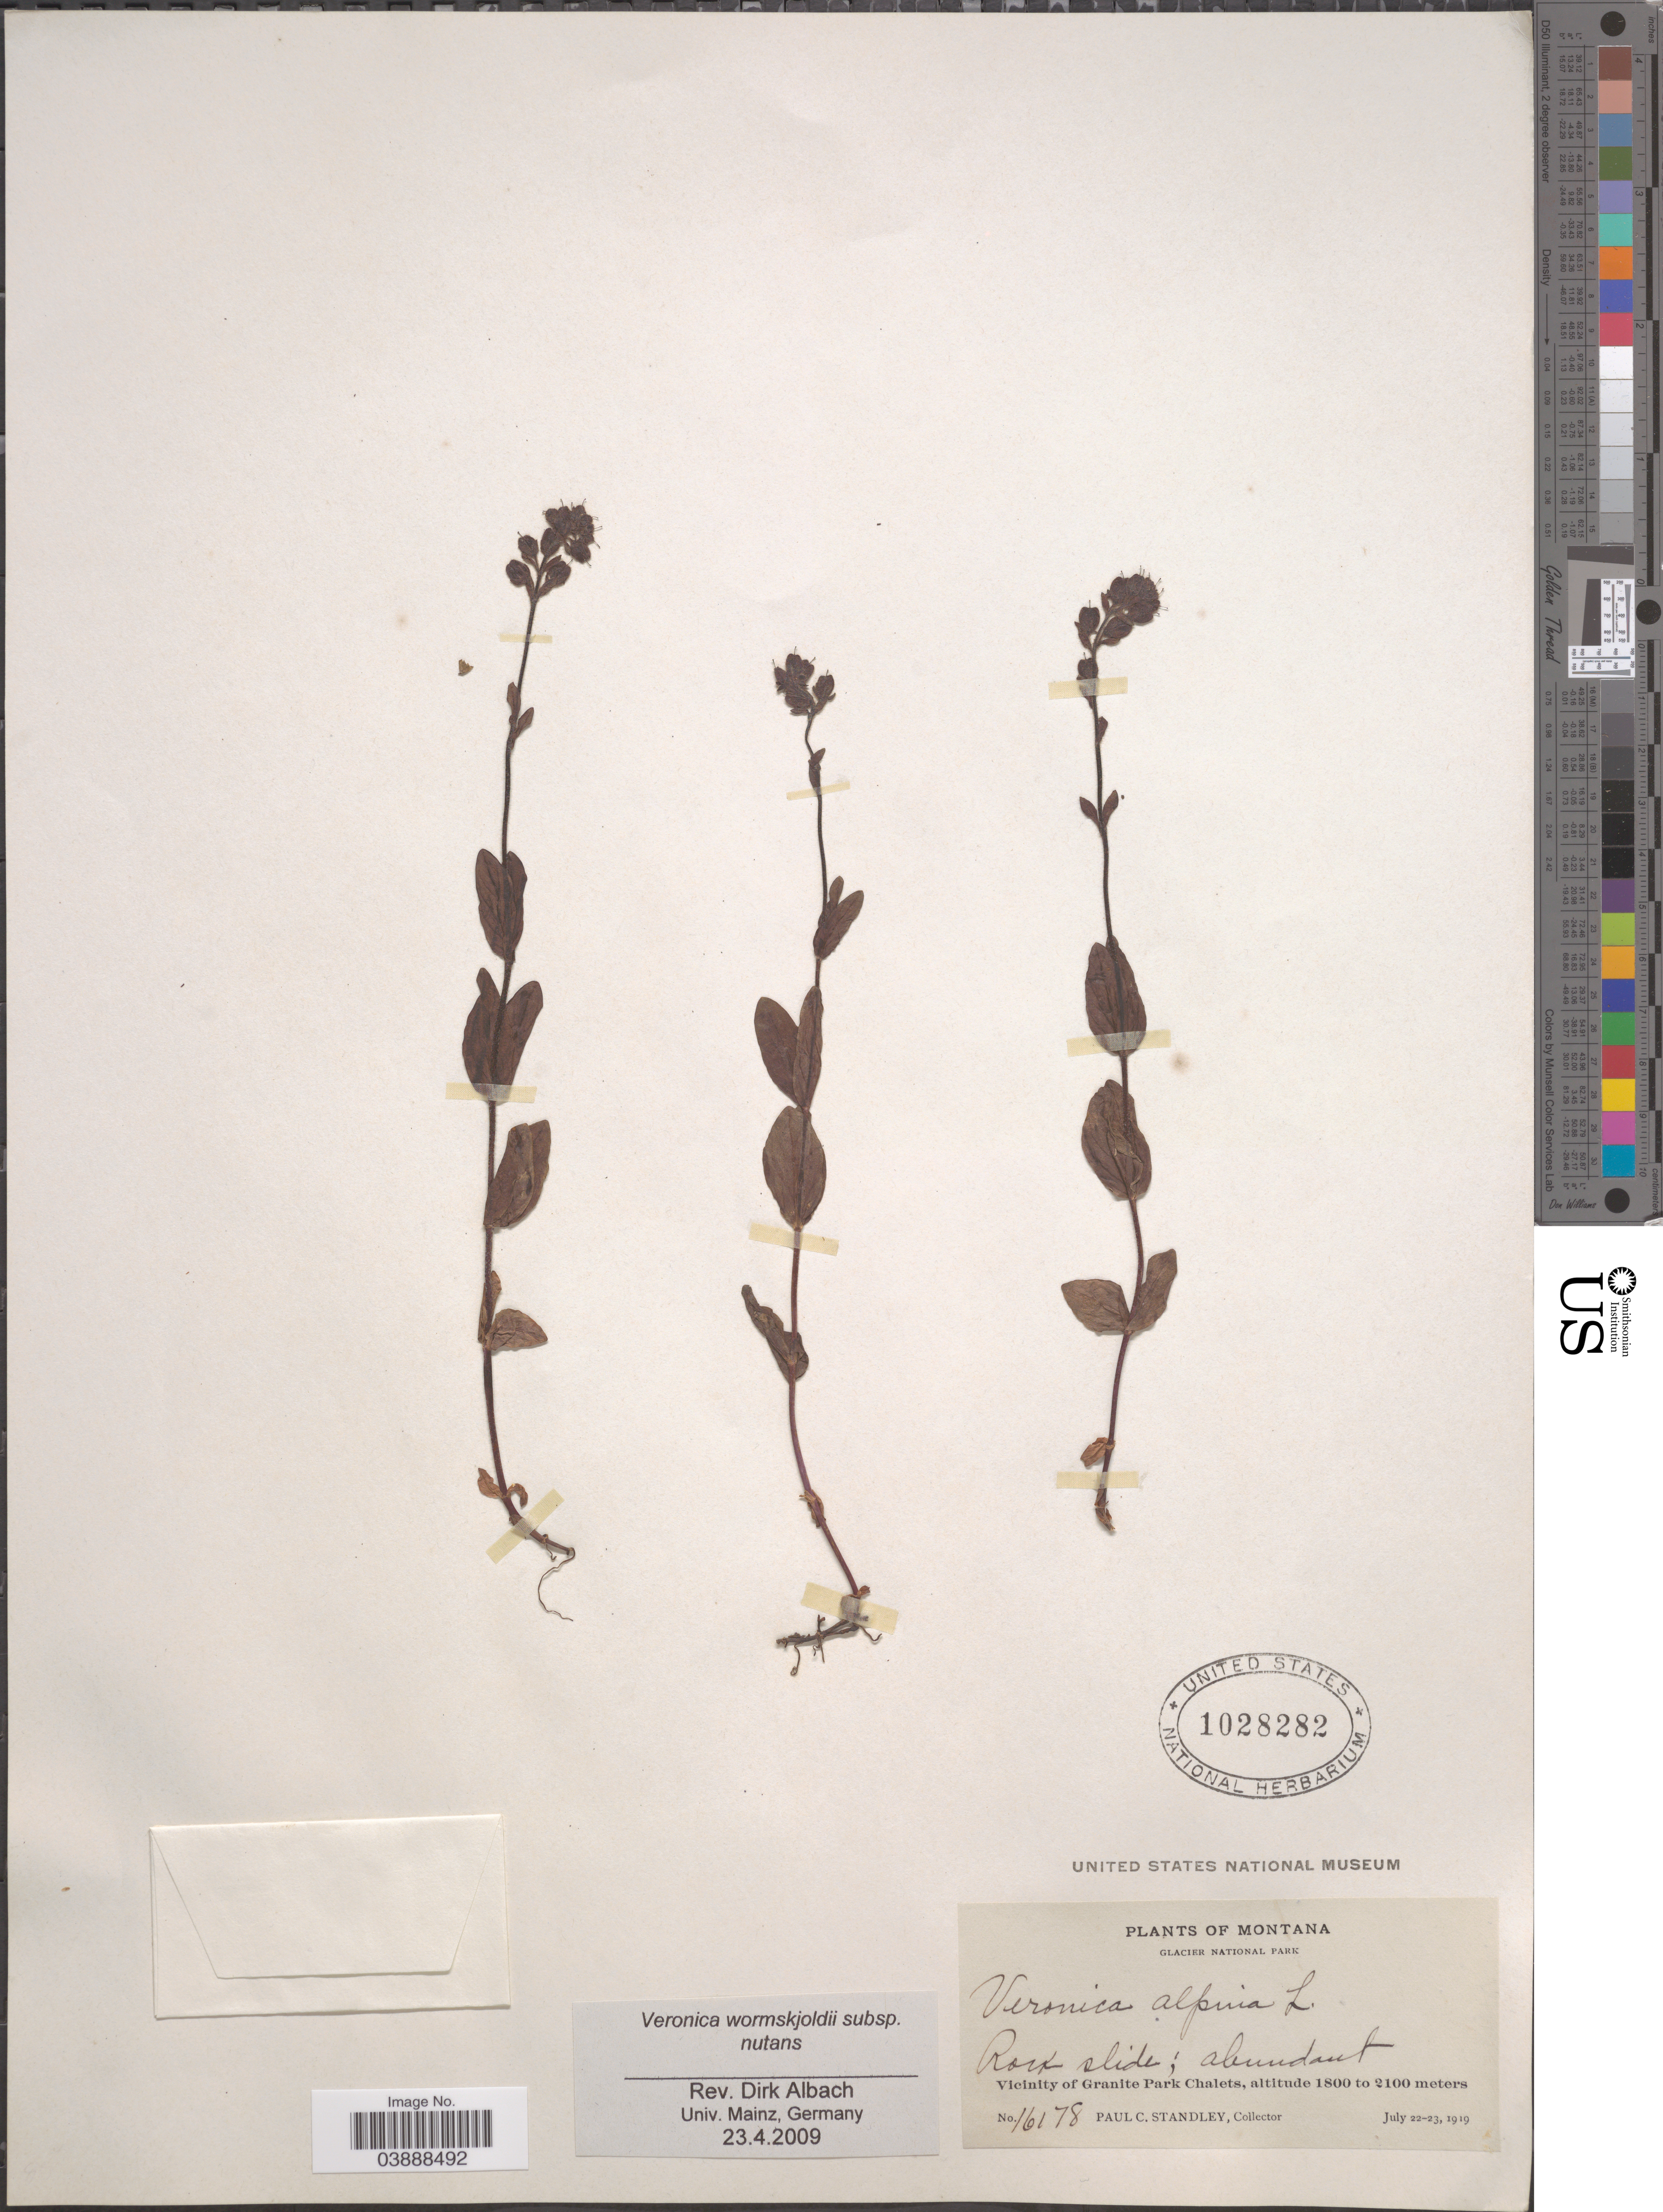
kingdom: Plantae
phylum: Tracheophyta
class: Magnoliopsida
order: Lamiales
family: Plantaginaceae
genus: Veronica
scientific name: Veronica wormskjoldii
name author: Roem. & Schult.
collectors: P. C. Standley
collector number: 16178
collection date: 1919-07-22/1919-07-23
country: United States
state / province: Montana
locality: Glacier National Park. Vicinity of Granite Park Chalets.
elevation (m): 1800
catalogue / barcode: US 1028282